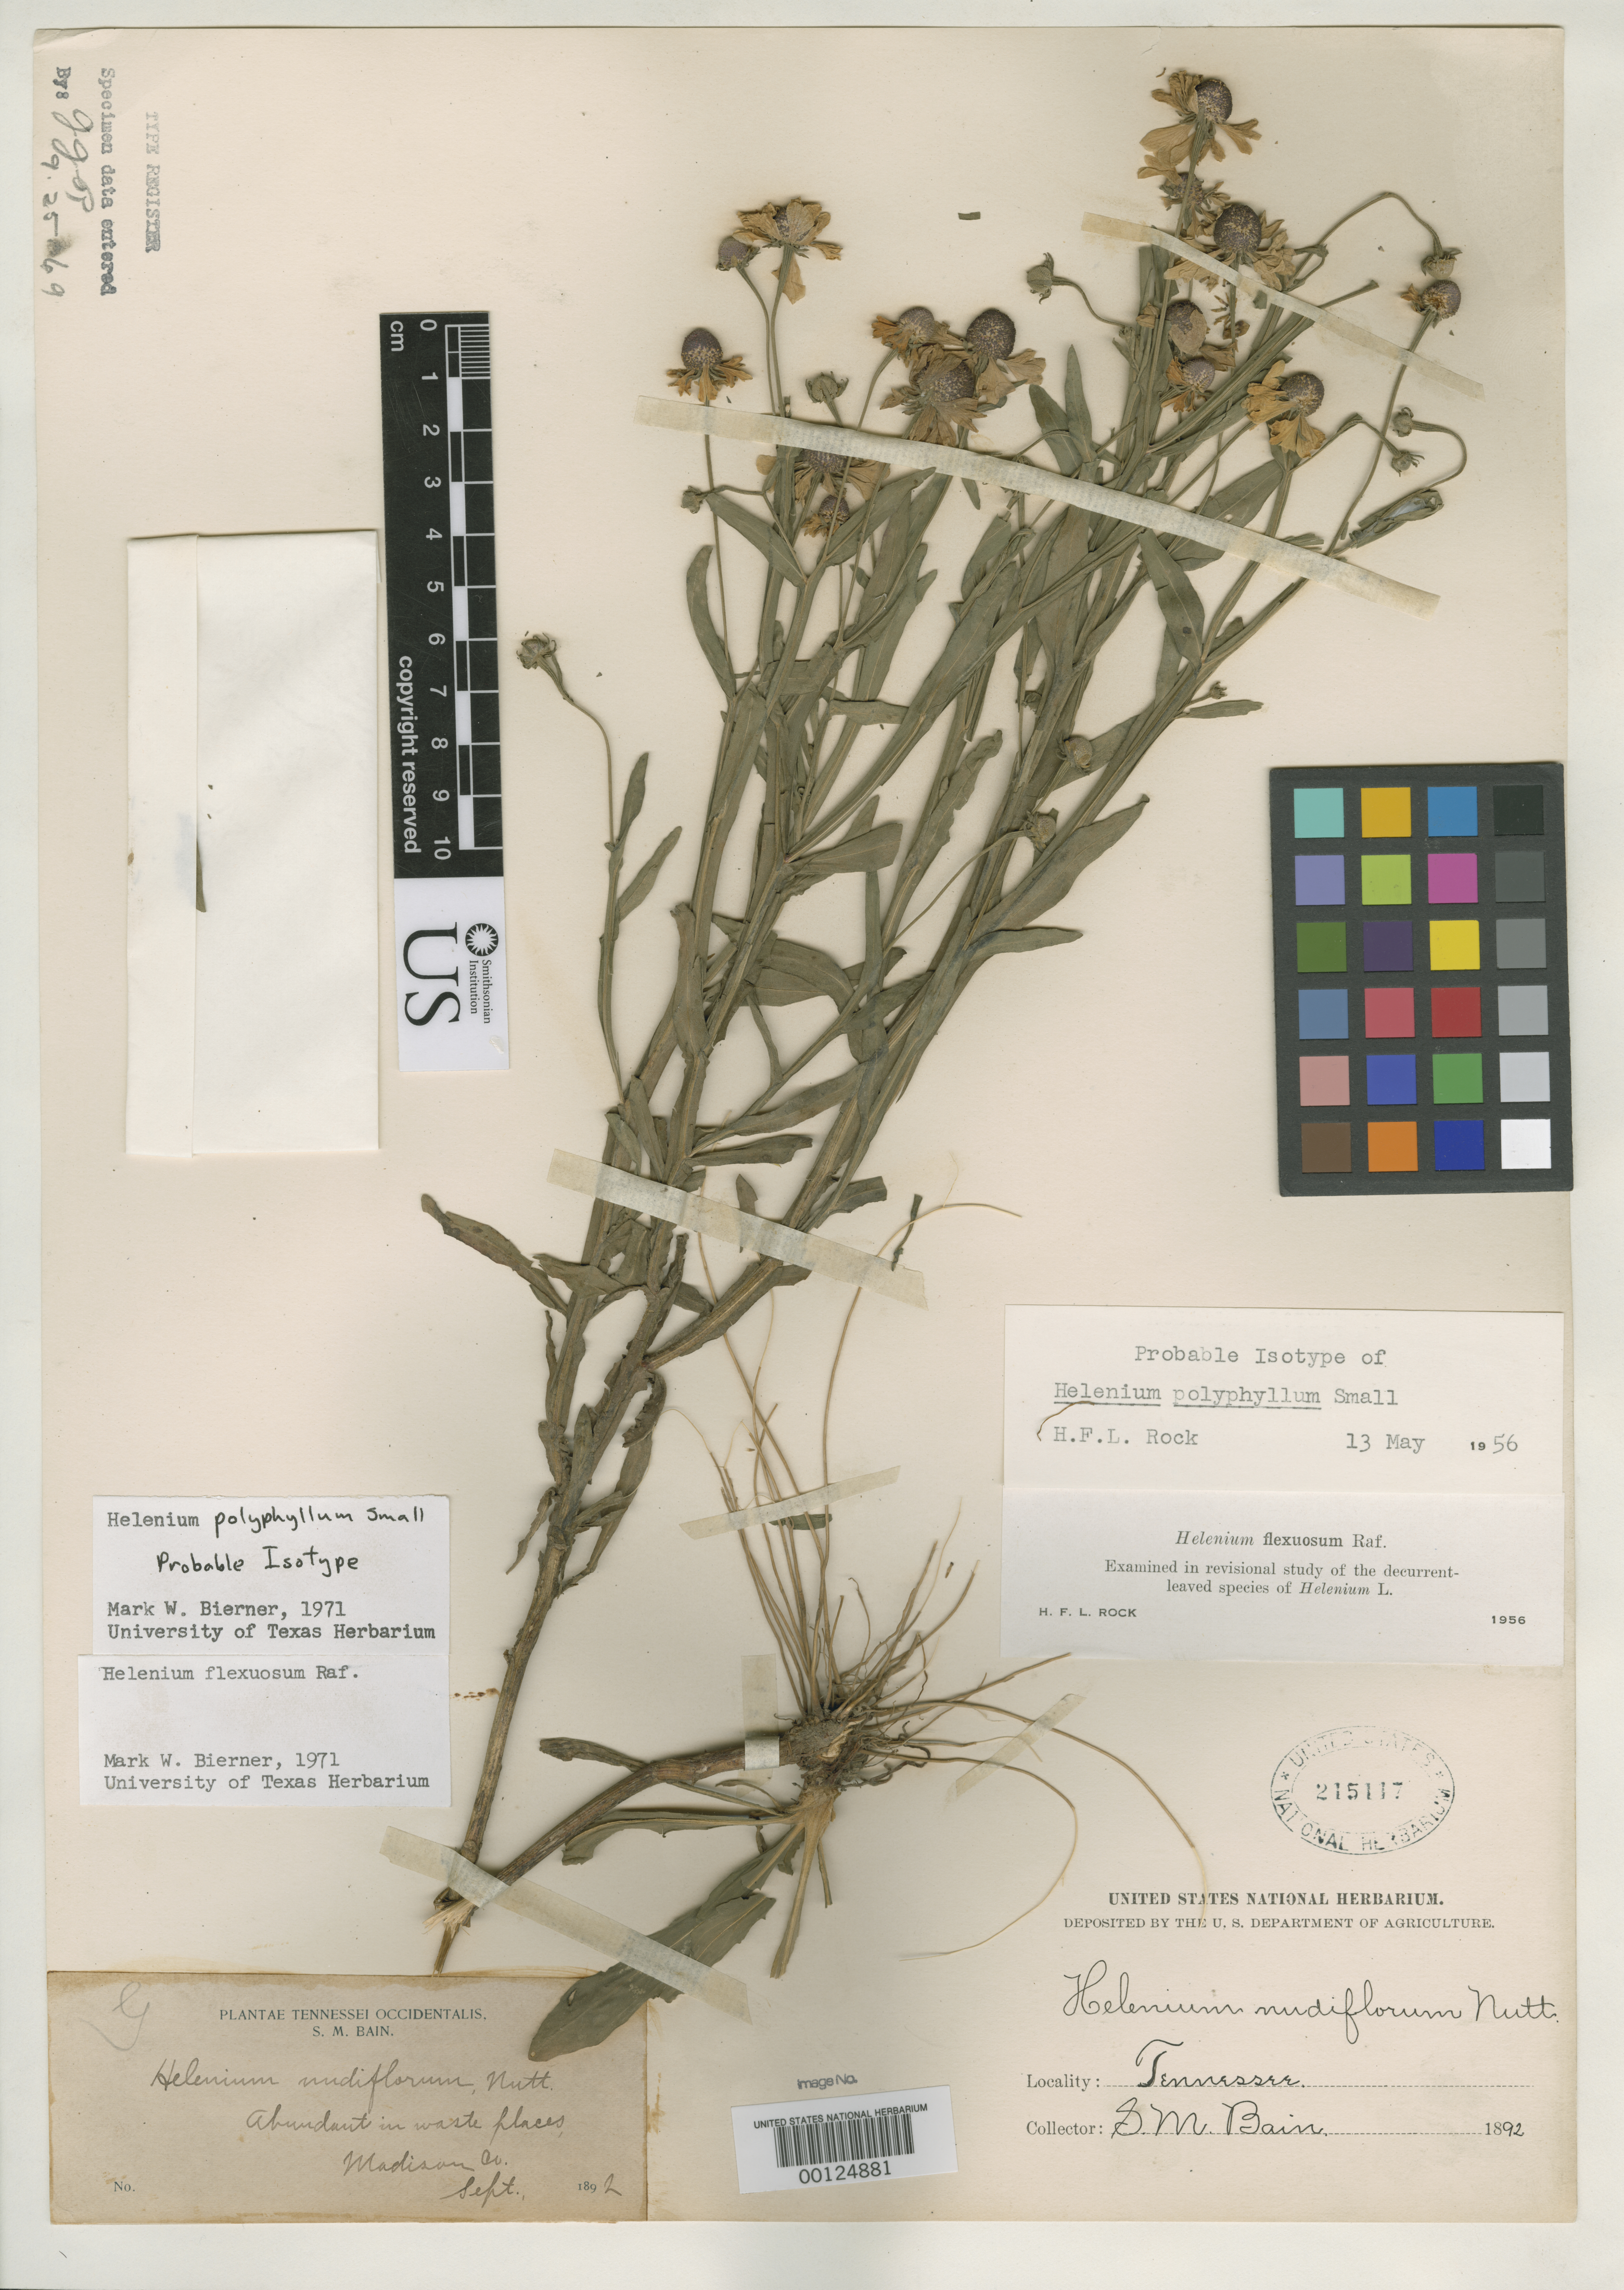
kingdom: Plantae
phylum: Tracheophyta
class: Magnoliopsida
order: Asterales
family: Asteraceae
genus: Helenium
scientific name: Helenium polyphyllum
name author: Small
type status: Possible Isotype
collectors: S. M. Bain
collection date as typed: Sep 1892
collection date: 1892-09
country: United States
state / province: Tennessee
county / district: Madison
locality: Madison Co.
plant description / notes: Appears to be a duplicate of the holotype, cited as "Bain 77" at "C.U." (Columbia University, now at NY).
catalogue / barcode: US 215117